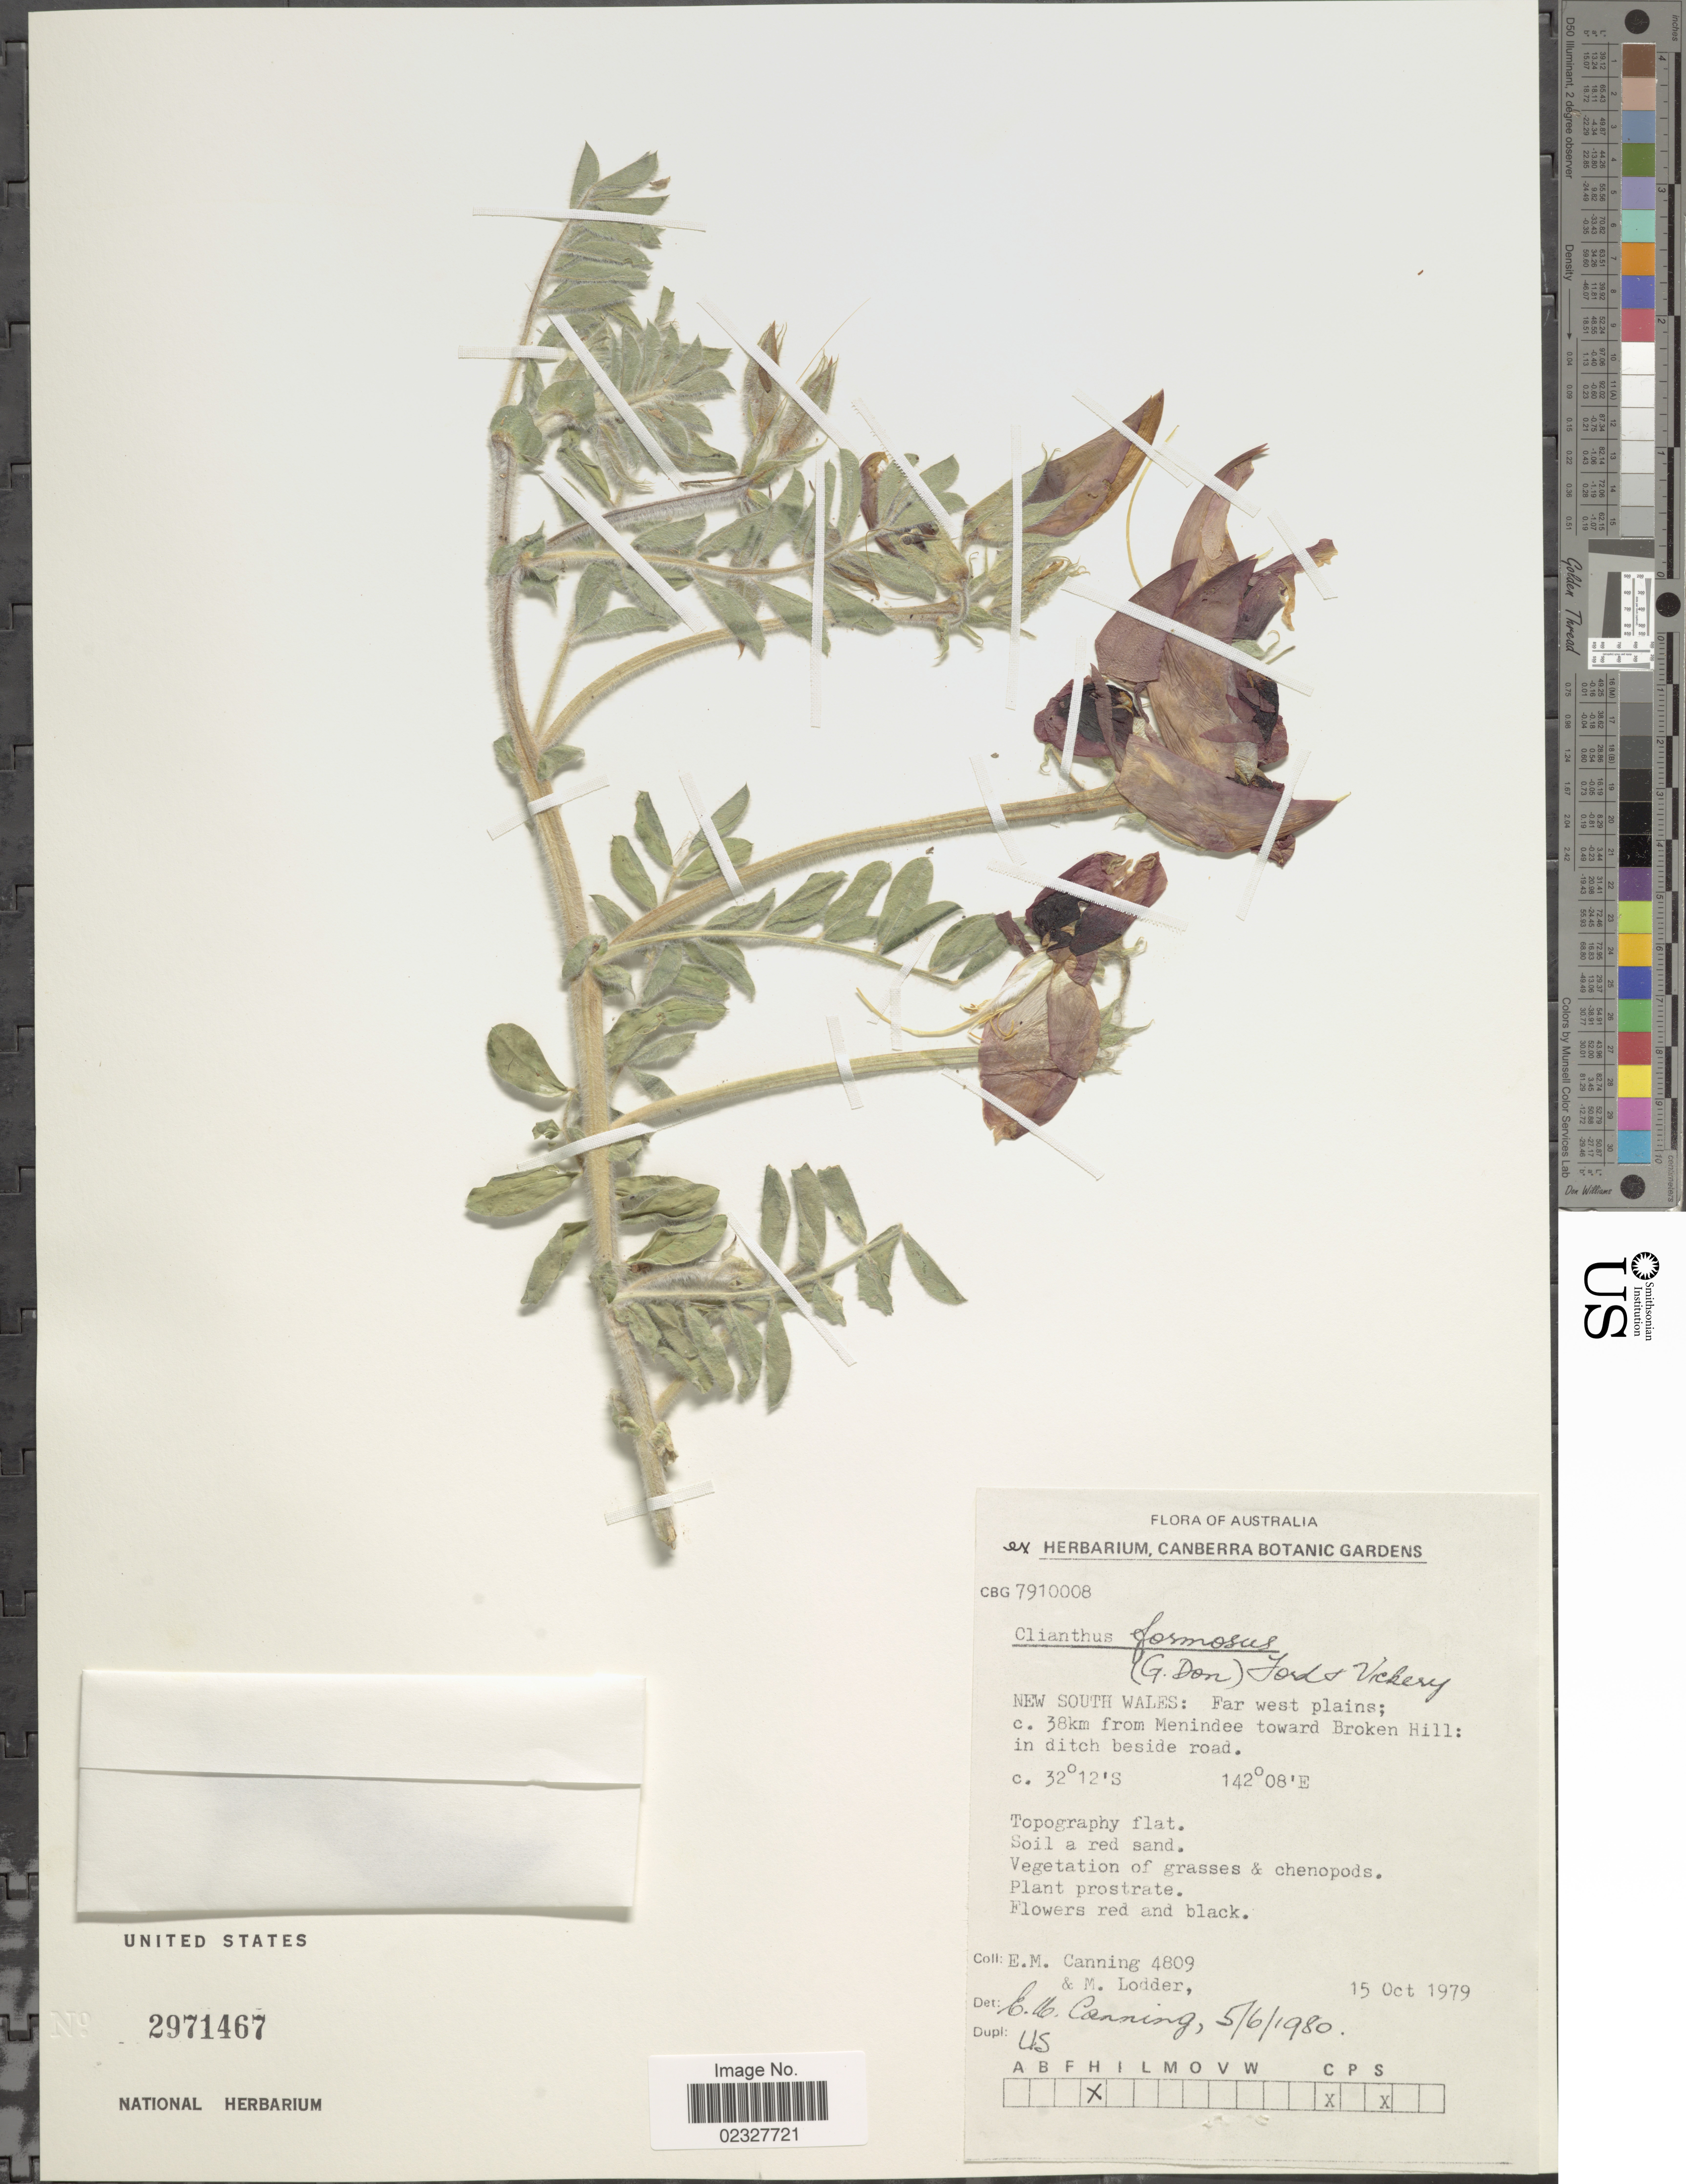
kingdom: Plantae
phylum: Tracheophyta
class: Magnoliopsida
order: Fabales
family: Fabaceae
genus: Clianthus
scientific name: Clianthus formosus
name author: (G. Don) Ford & Vickery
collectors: E. Canning & M. Lodder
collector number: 4809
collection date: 1979-10-15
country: Australia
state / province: New South Wales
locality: New South Wales: far west plains. c. 38 km from Menindee toward Broken Hill.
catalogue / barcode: US 2971467